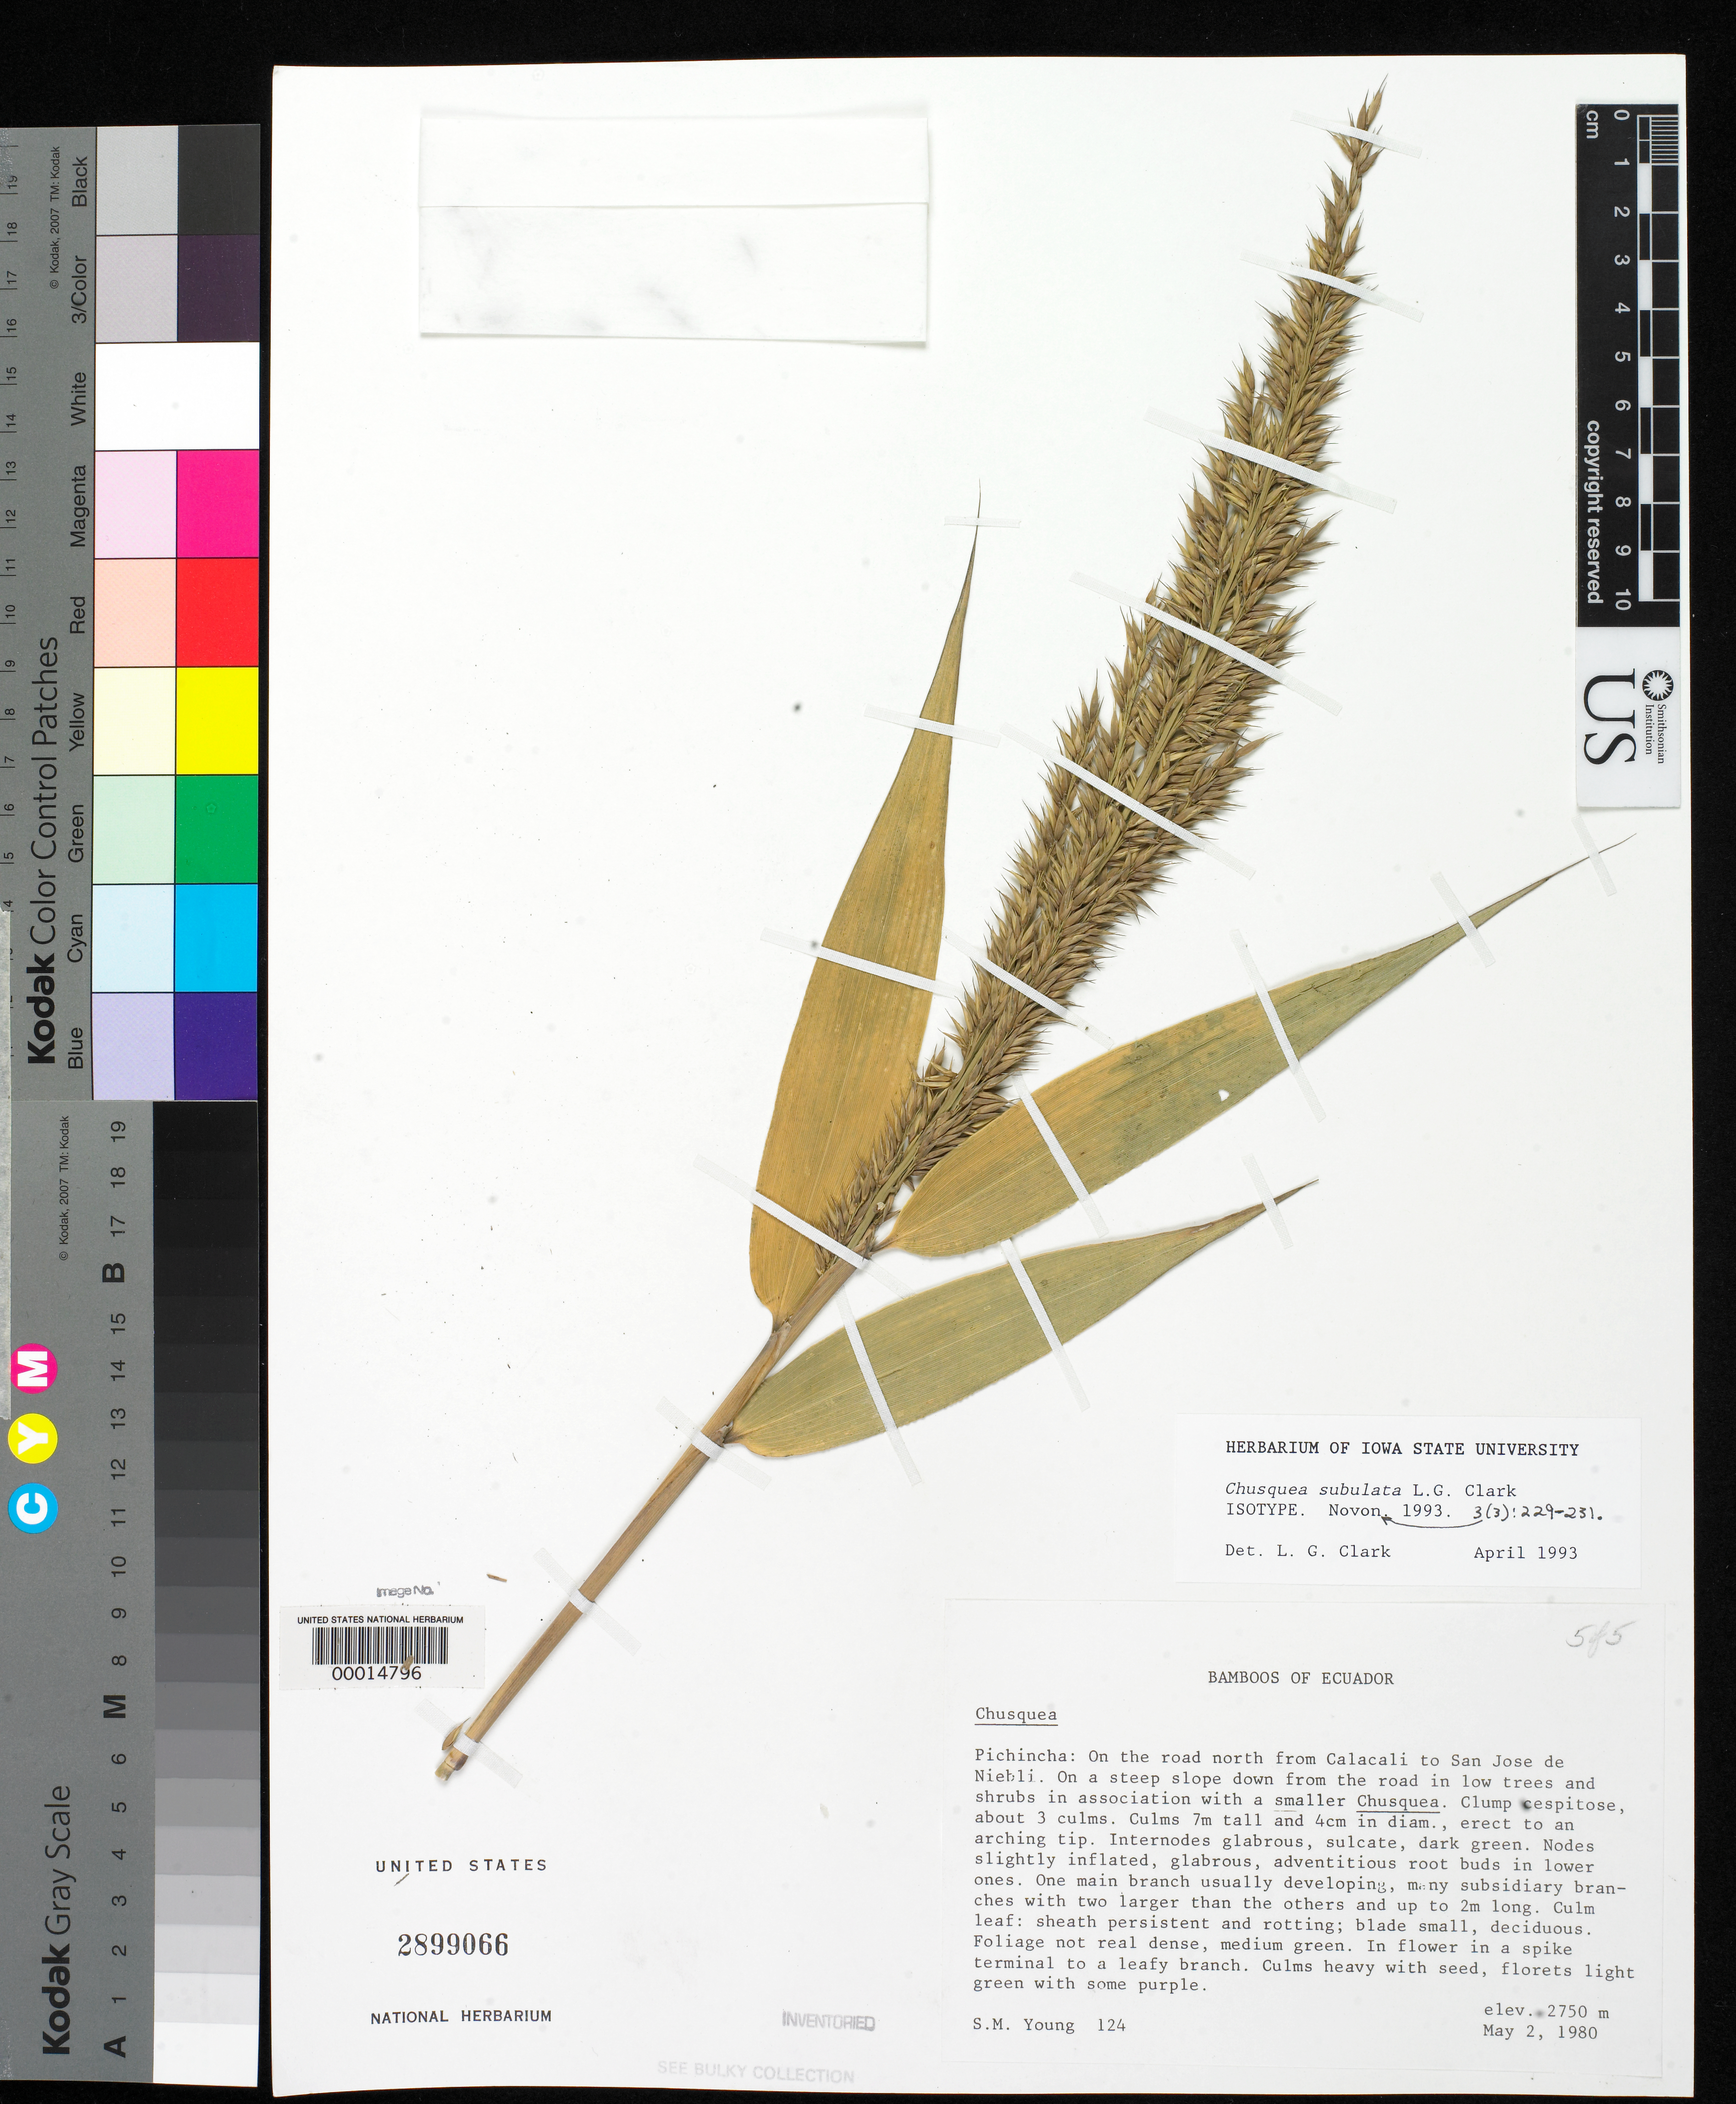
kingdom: Plantae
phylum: Tracheophyta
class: Liliopsida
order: Poales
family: Poaceae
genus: Chusquea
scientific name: Chusquea subulata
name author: L.G. Clark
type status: Isotype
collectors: S. Young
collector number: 124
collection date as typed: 02 May 1980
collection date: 1980-05-02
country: Ecuador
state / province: Pichincha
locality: Road north from CalaCali to San Jose de Niebli.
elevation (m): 2750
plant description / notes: Additional type material filed separately with bulky bamboos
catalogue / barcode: US 2899066